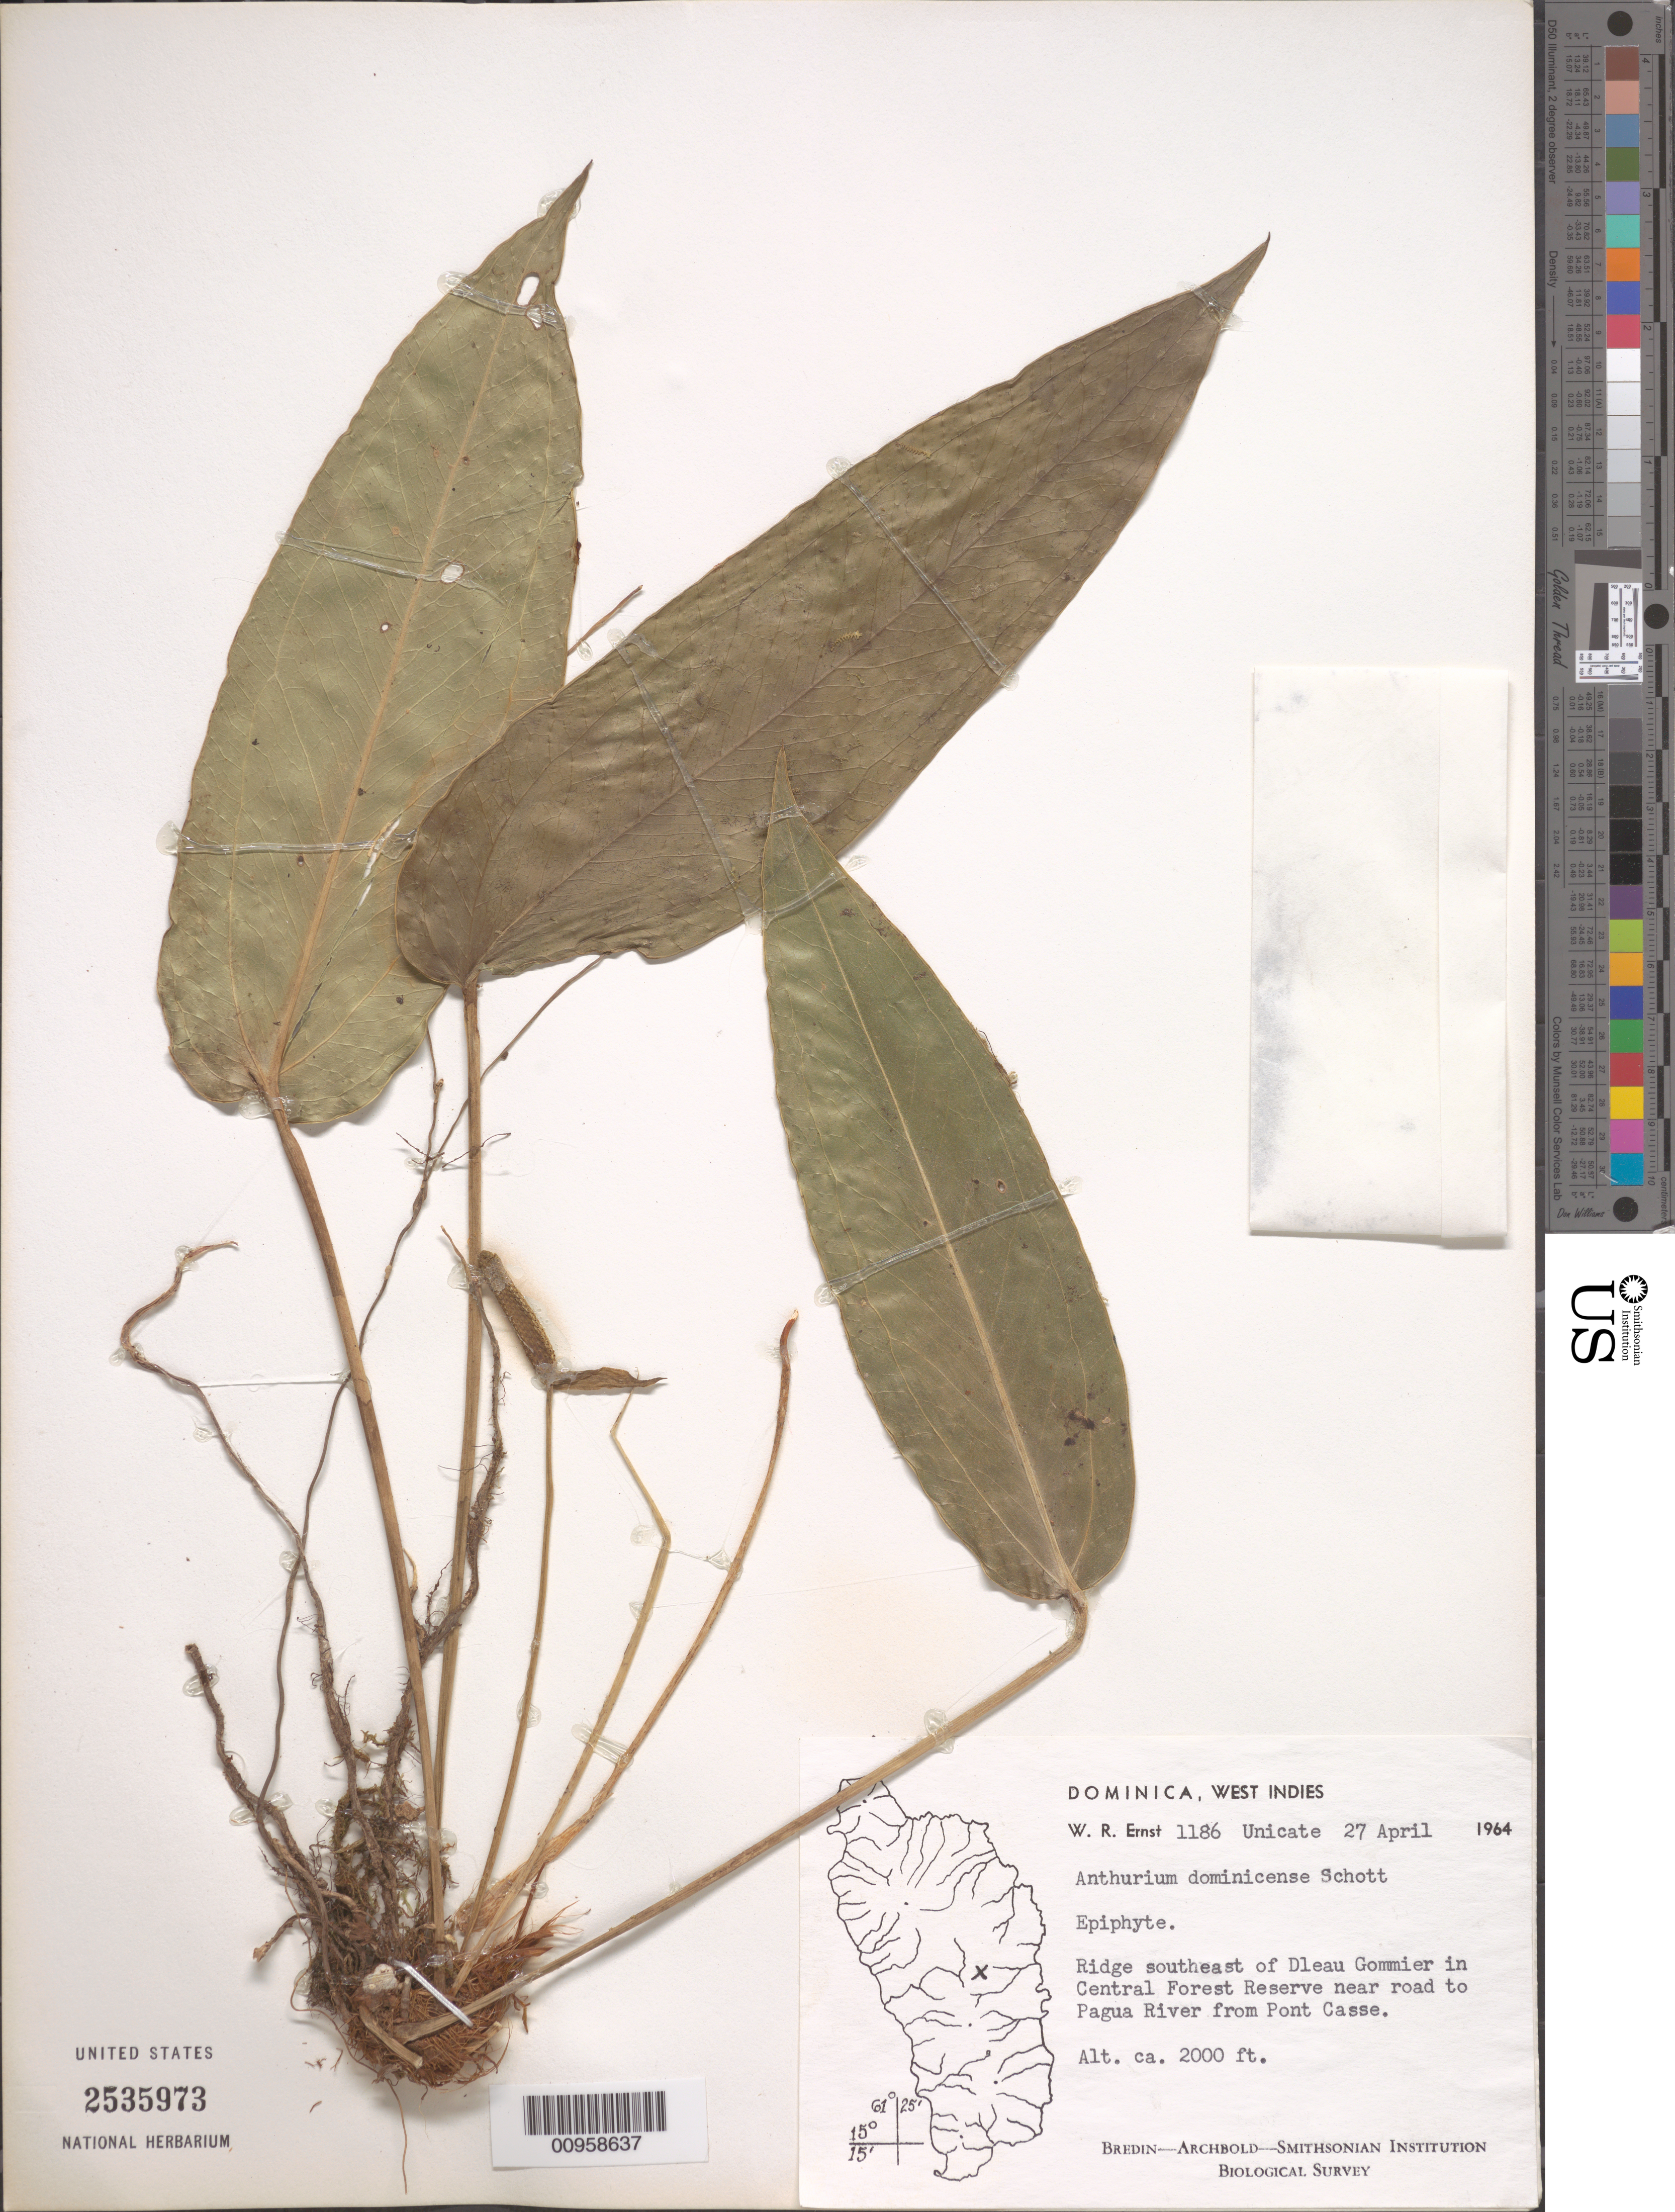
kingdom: Plantae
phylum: Tracheophyta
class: Liliopsida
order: Alismatales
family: Araceae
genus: Anthurium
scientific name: Anthurium dominicense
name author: Schott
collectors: W. R. Ernst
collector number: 1186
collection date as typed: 27 Apr 1964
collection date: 1964-04-27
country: Dominica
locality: Ridge southeast of Dleau Gommier in Central Forest Reserve near road to Pagua River from Pont Casse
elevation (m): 610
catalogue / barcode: US 2535973